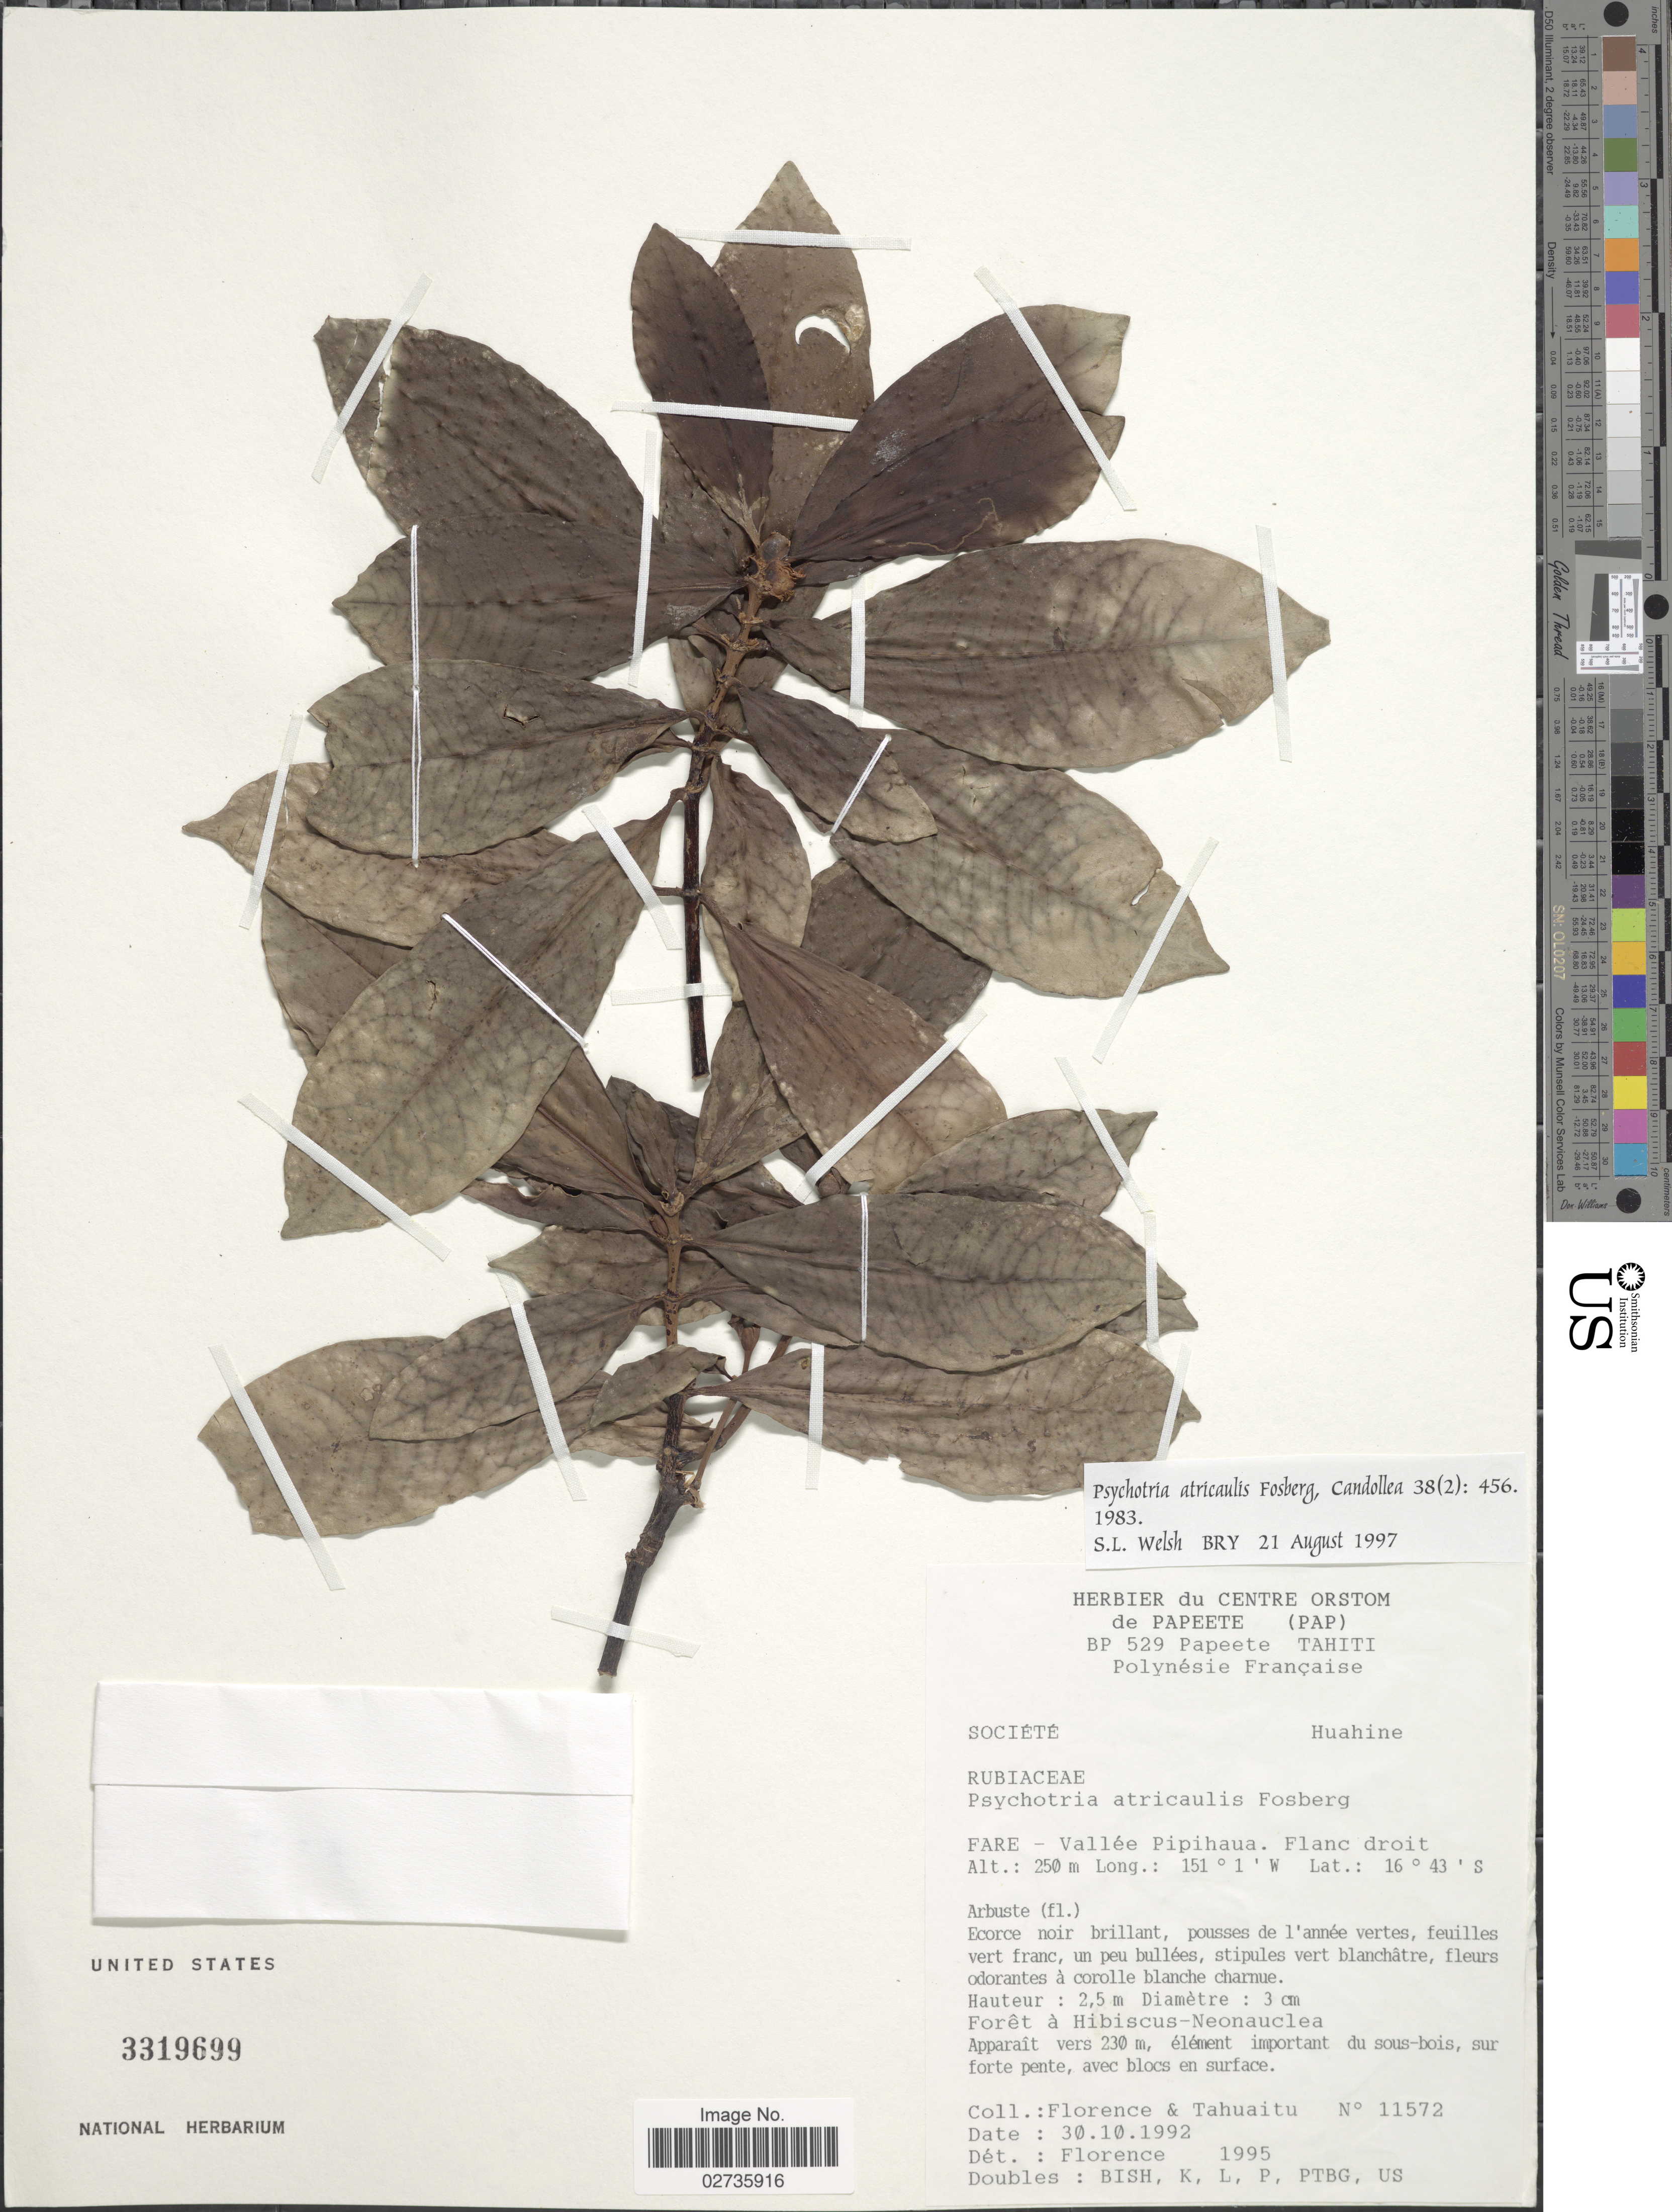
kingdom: Plantae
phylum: Tracheophyta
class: Magnoliopsida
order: Gentianales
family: Rubiaceae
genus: Psychotria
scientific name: Psychotria atricaulis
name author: Fosberg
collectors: -. Florence & -. Tahuaitu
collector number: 11572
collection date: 1992-10-30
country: French Polynesia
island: Huahine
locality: Société, Huahine, Fare - Vallée Pipiaua. Flanc droit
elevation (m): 250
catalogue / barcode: US 3319699